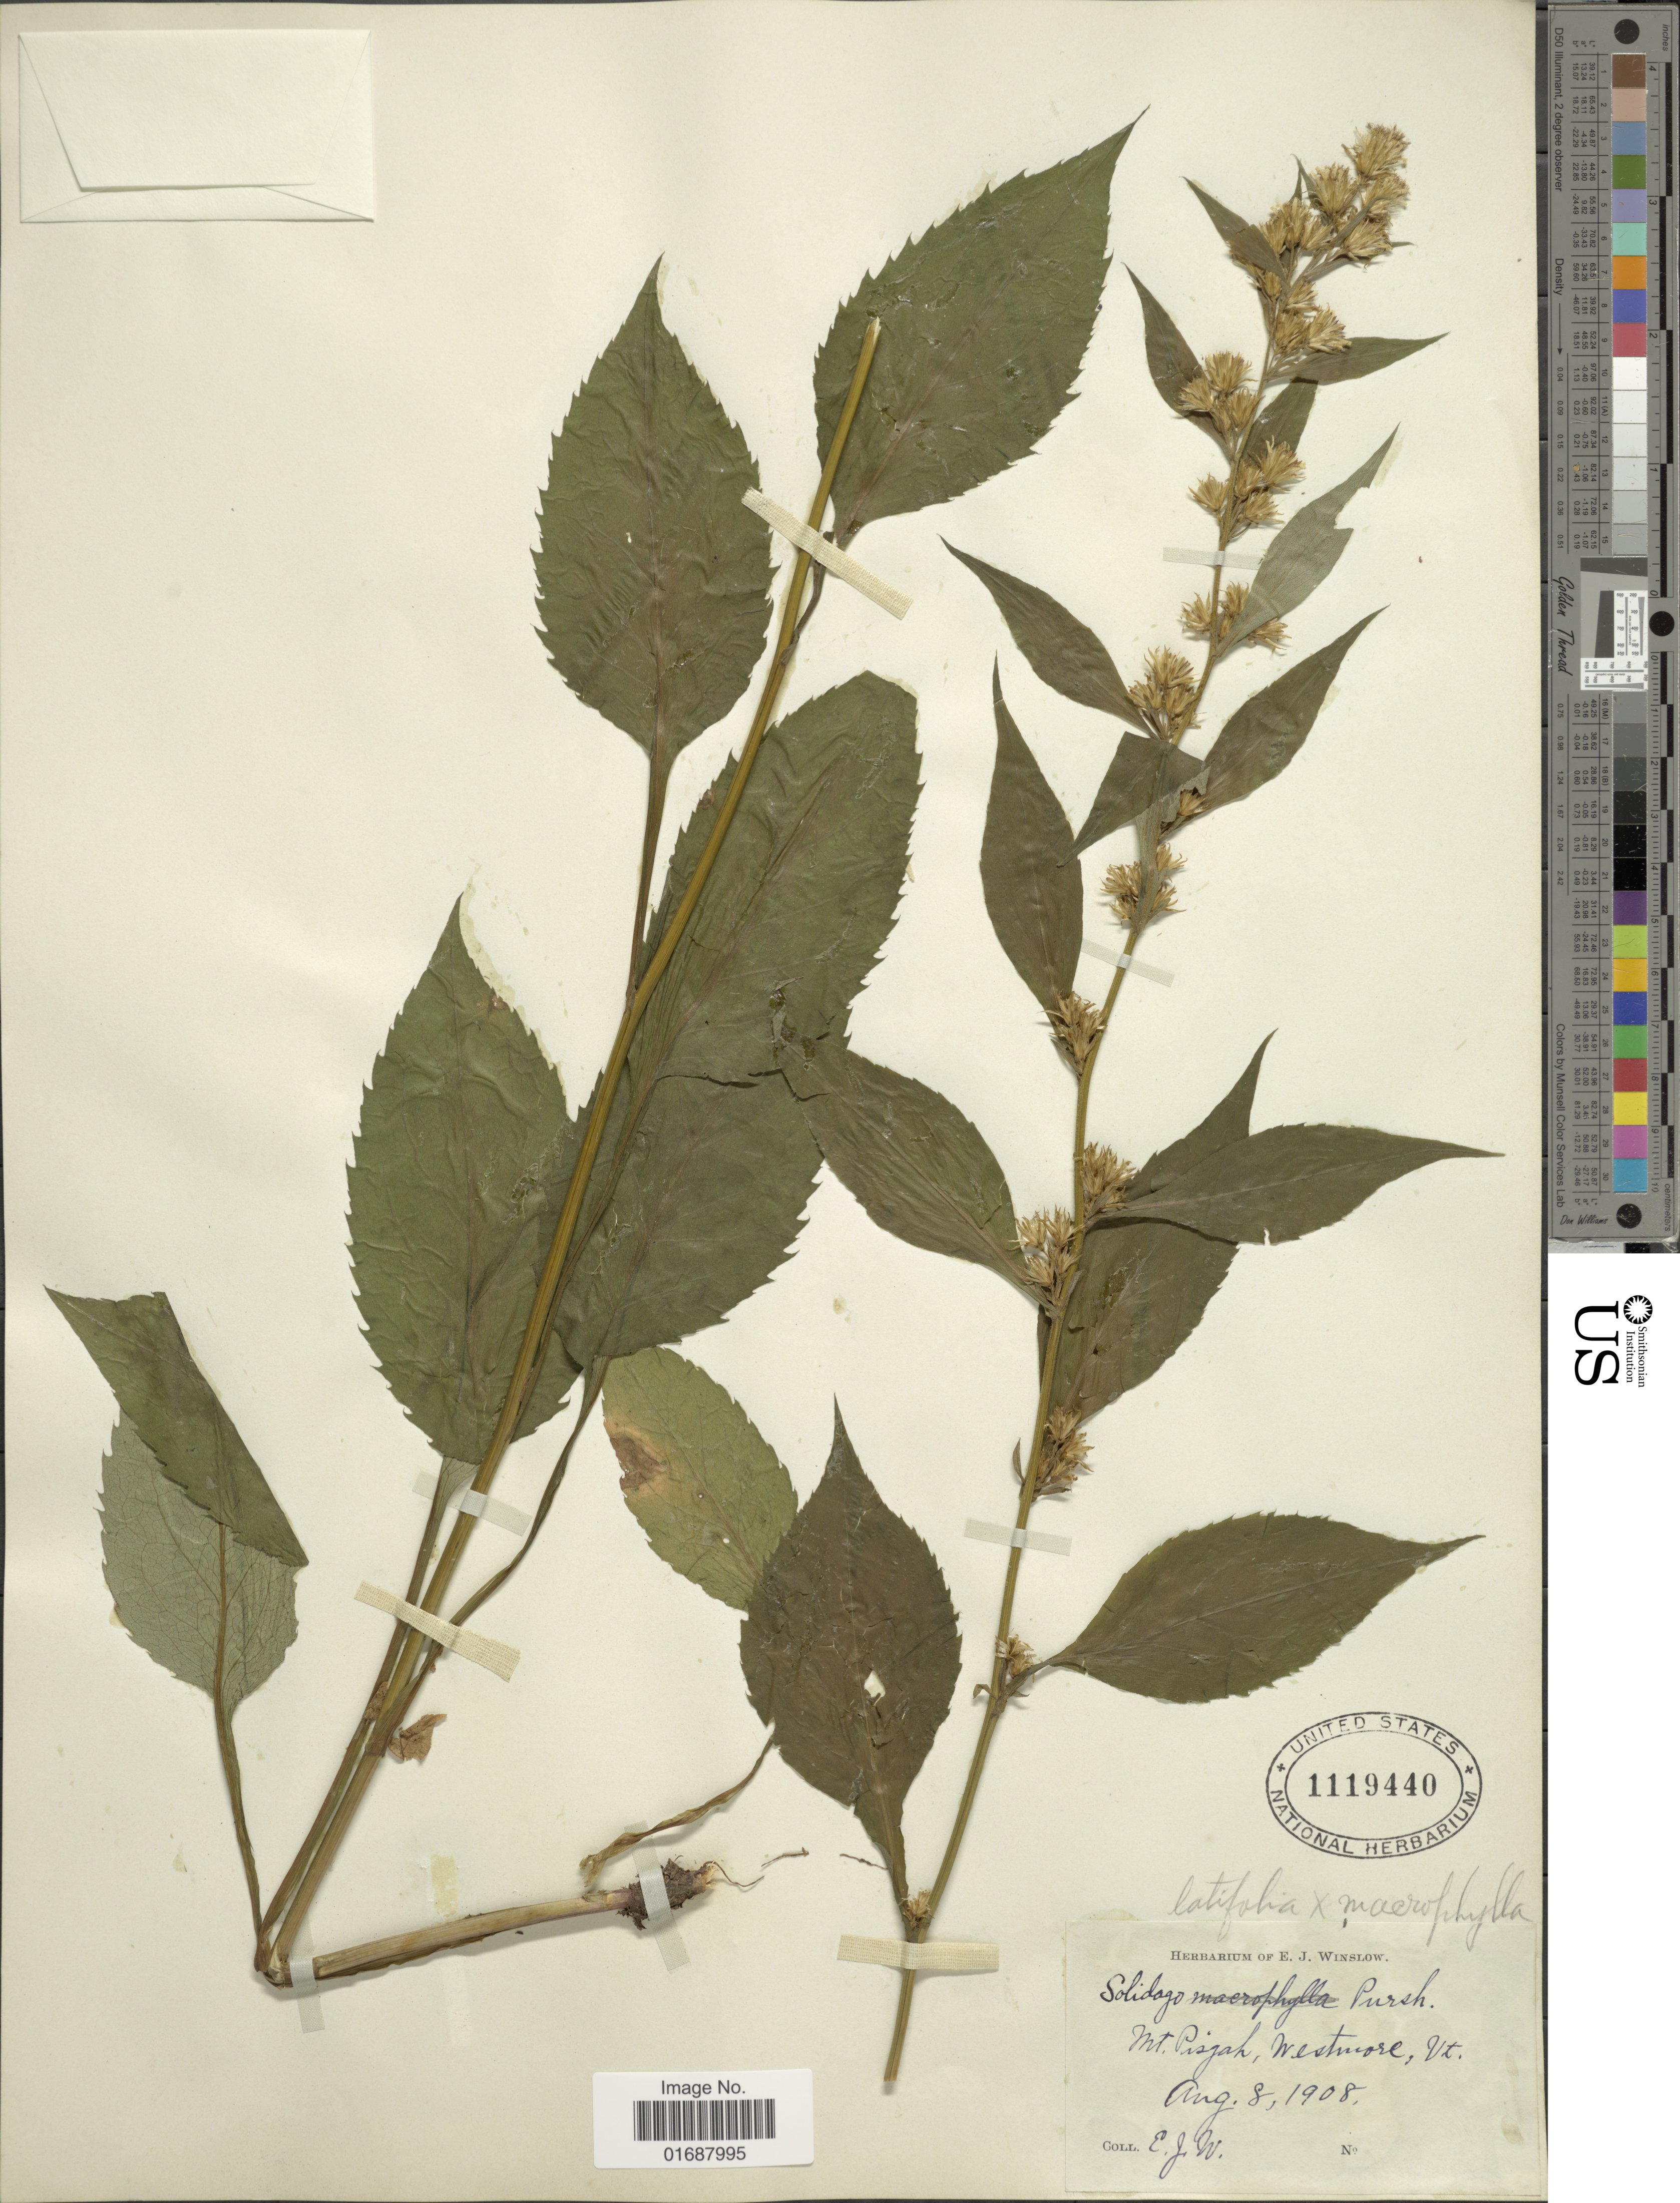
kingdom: Plantae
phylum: Tracheophyta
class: Magnoliopsida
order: Asterales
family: Asteraceae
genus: Solidago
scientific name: Solidago macrophylla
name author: Banks ex Pursh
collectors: E. Winslow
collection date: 1908-08-08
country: United States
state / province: Vermont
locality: Mt. Pisgah, Westmotre, Vt.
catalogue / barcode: US 1119440